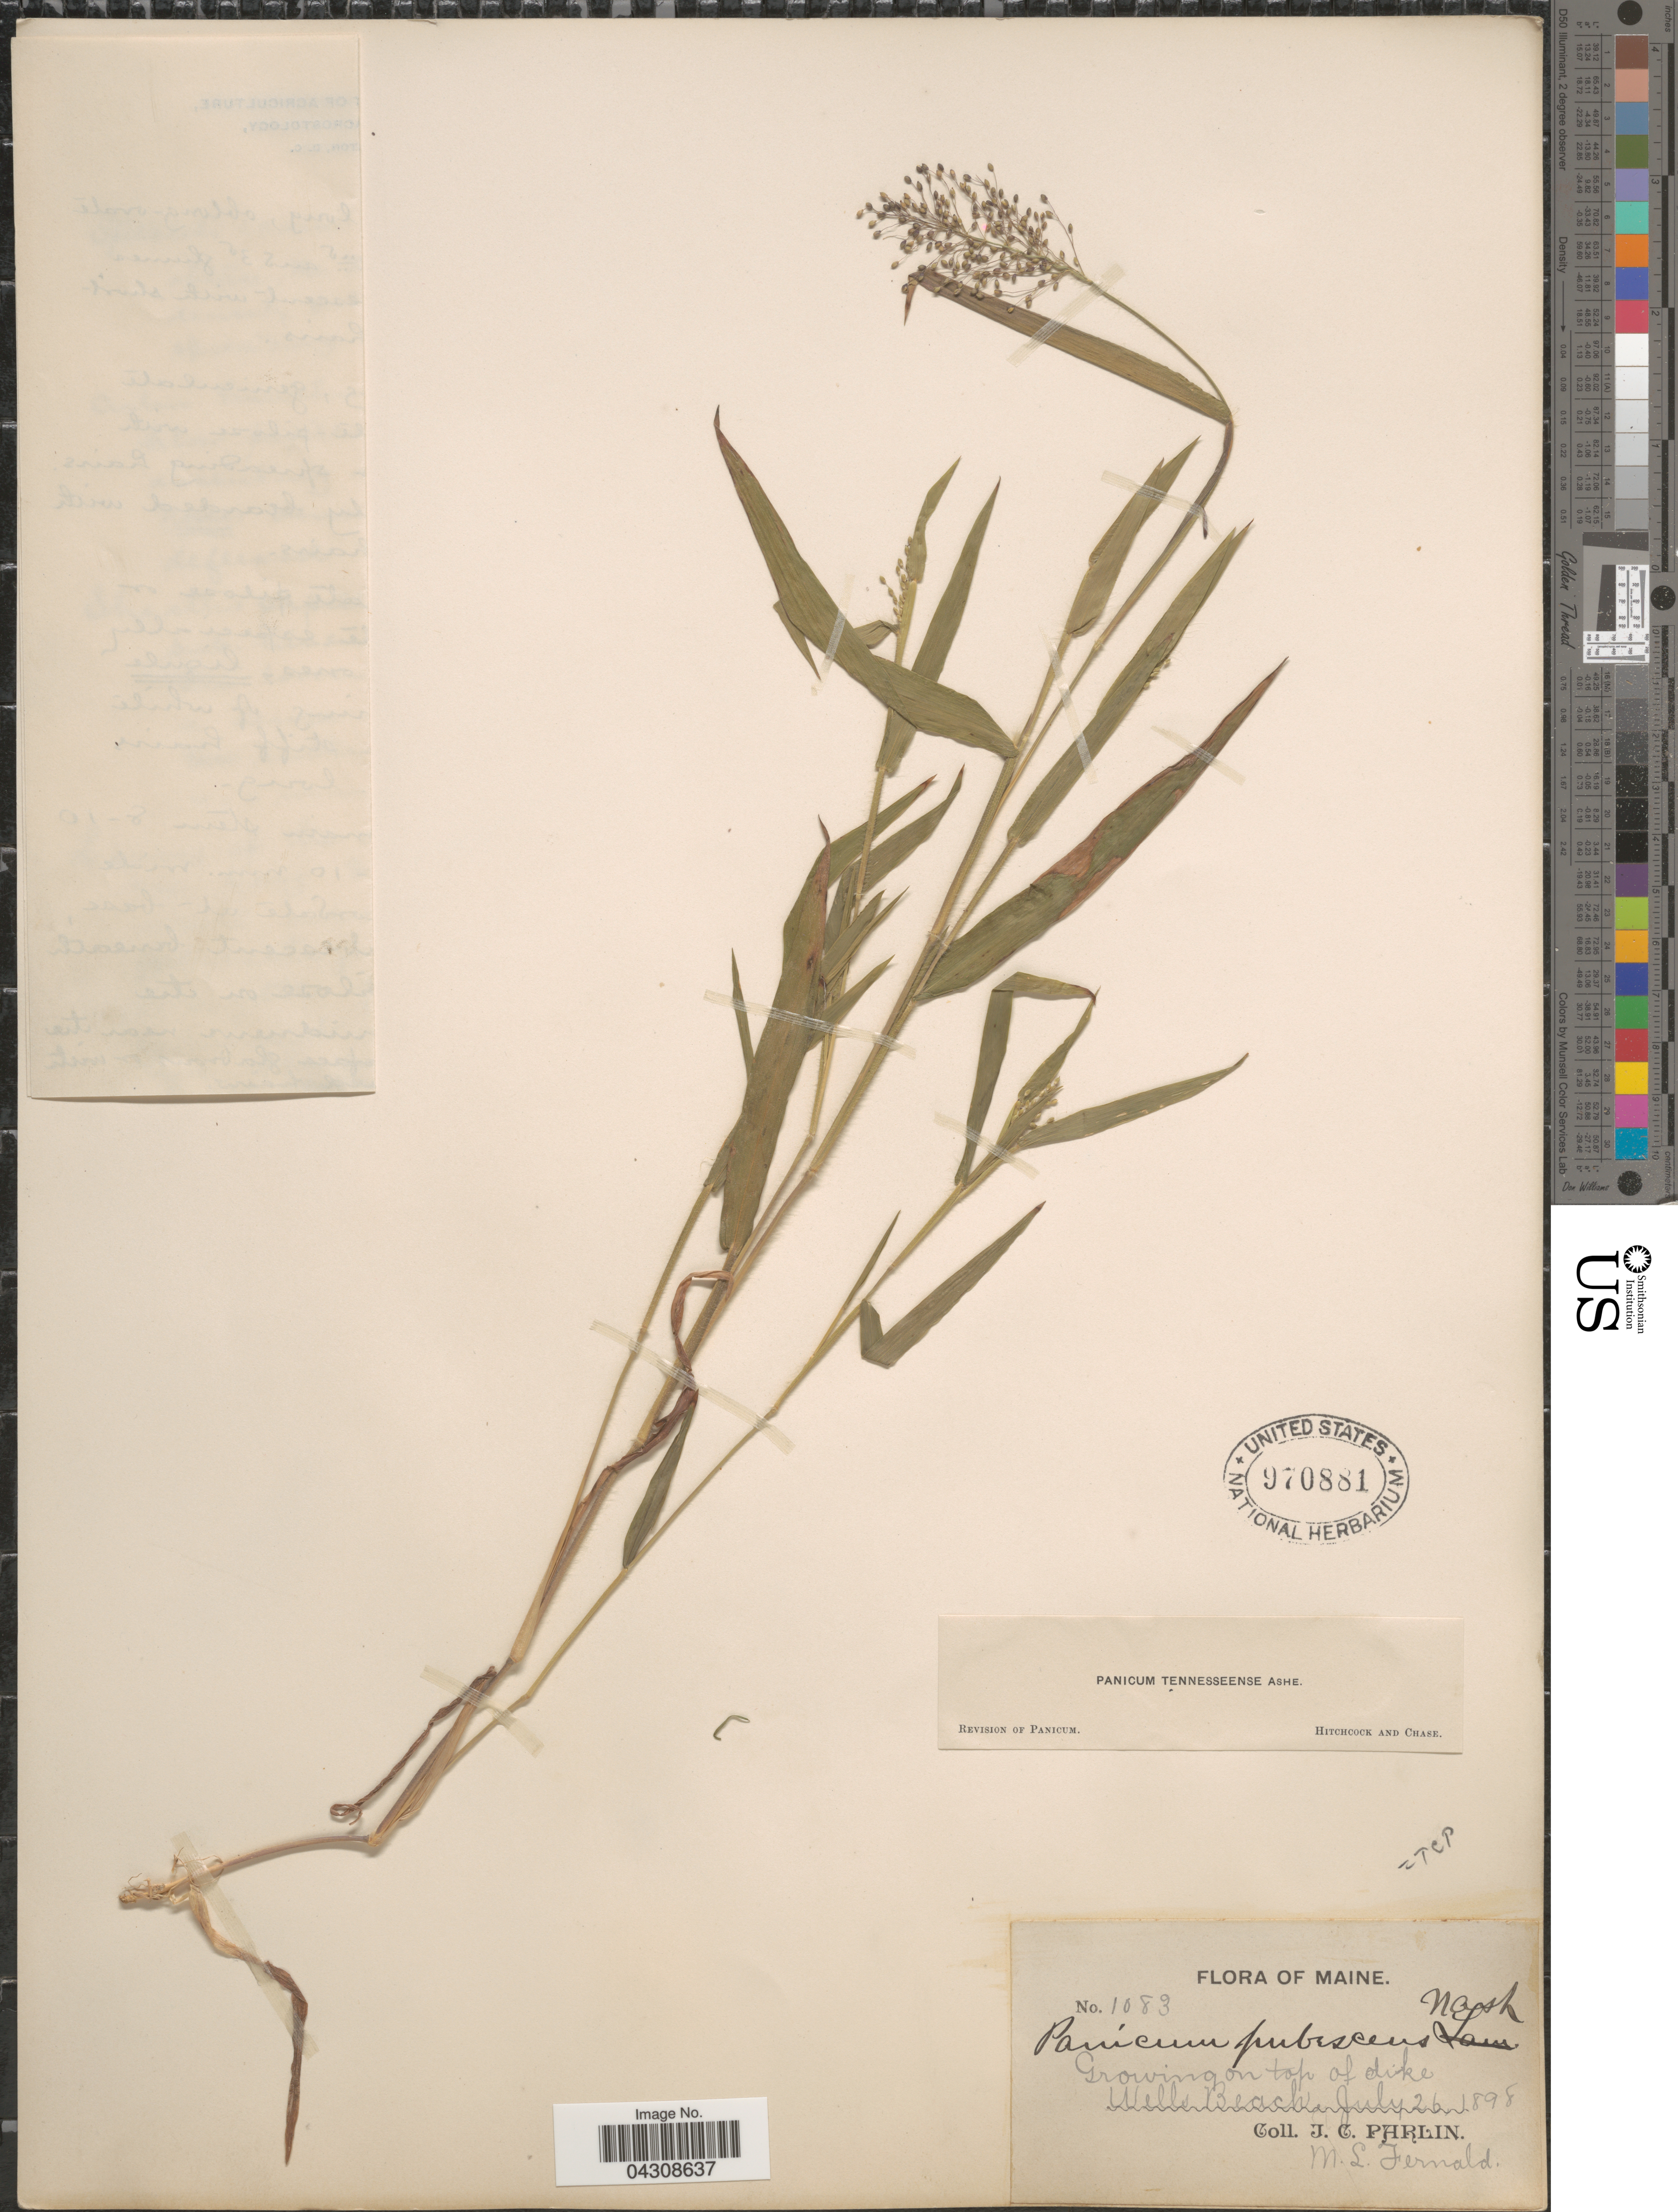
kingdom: Plantae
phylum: Tracheophyta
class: Liliopsida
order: Poales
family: Poaceae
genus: Dichanthelium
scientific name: Dichanthelium acuminatum var. acuminatum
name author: (Sw.) Gould & C.A. Clark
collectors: J. Phrlin & M. L. Fernald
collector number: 1083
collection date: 1898-07-26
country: United States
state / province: Maine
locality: On top of dike. Wells Beach.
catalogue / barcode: US 970881